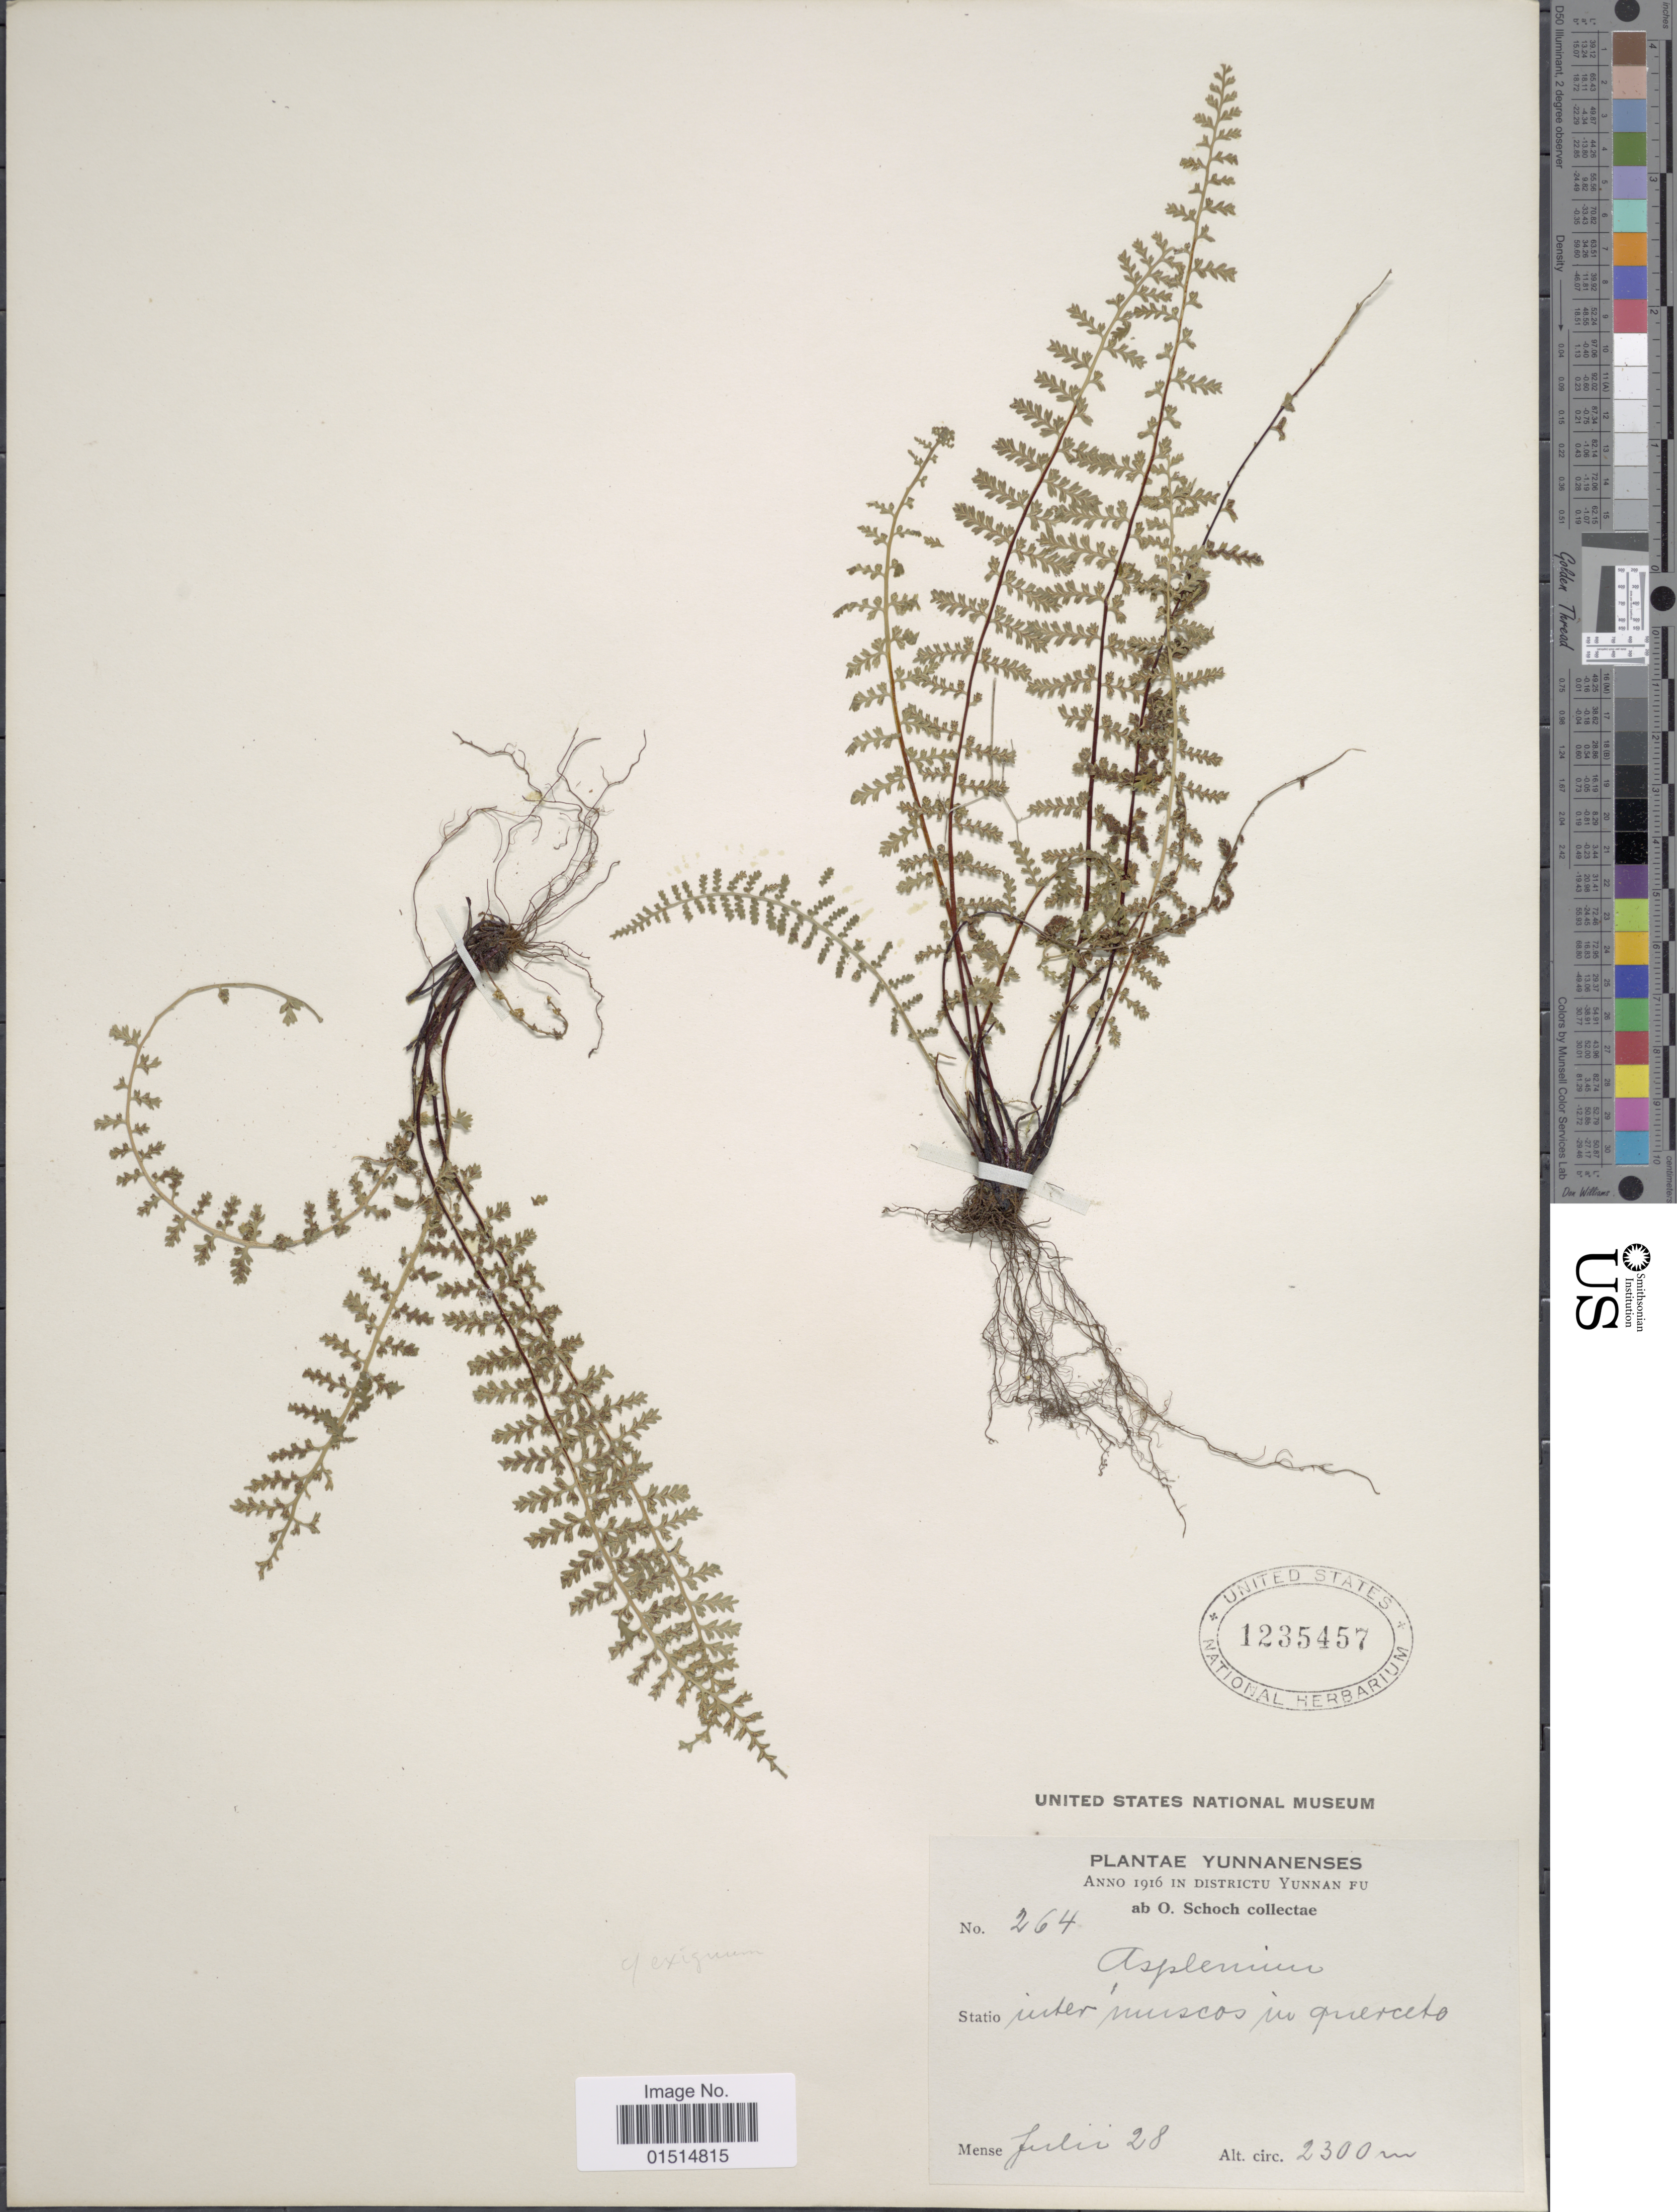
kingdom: Plantae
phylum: Tracheophyta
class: Polypodiopsida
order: Polypodiales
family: Aspleniaceae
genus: Asplenium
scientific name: Asplenium exiguum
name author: Bedd.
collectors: O. Schoch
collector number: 264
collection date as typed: Transcribed d/m/y: /7/28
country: China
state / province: Yunnan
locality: Yunnanenses. Statio inuscos in querceto. [interpreted]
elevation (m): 2300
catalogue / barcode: US 1235457